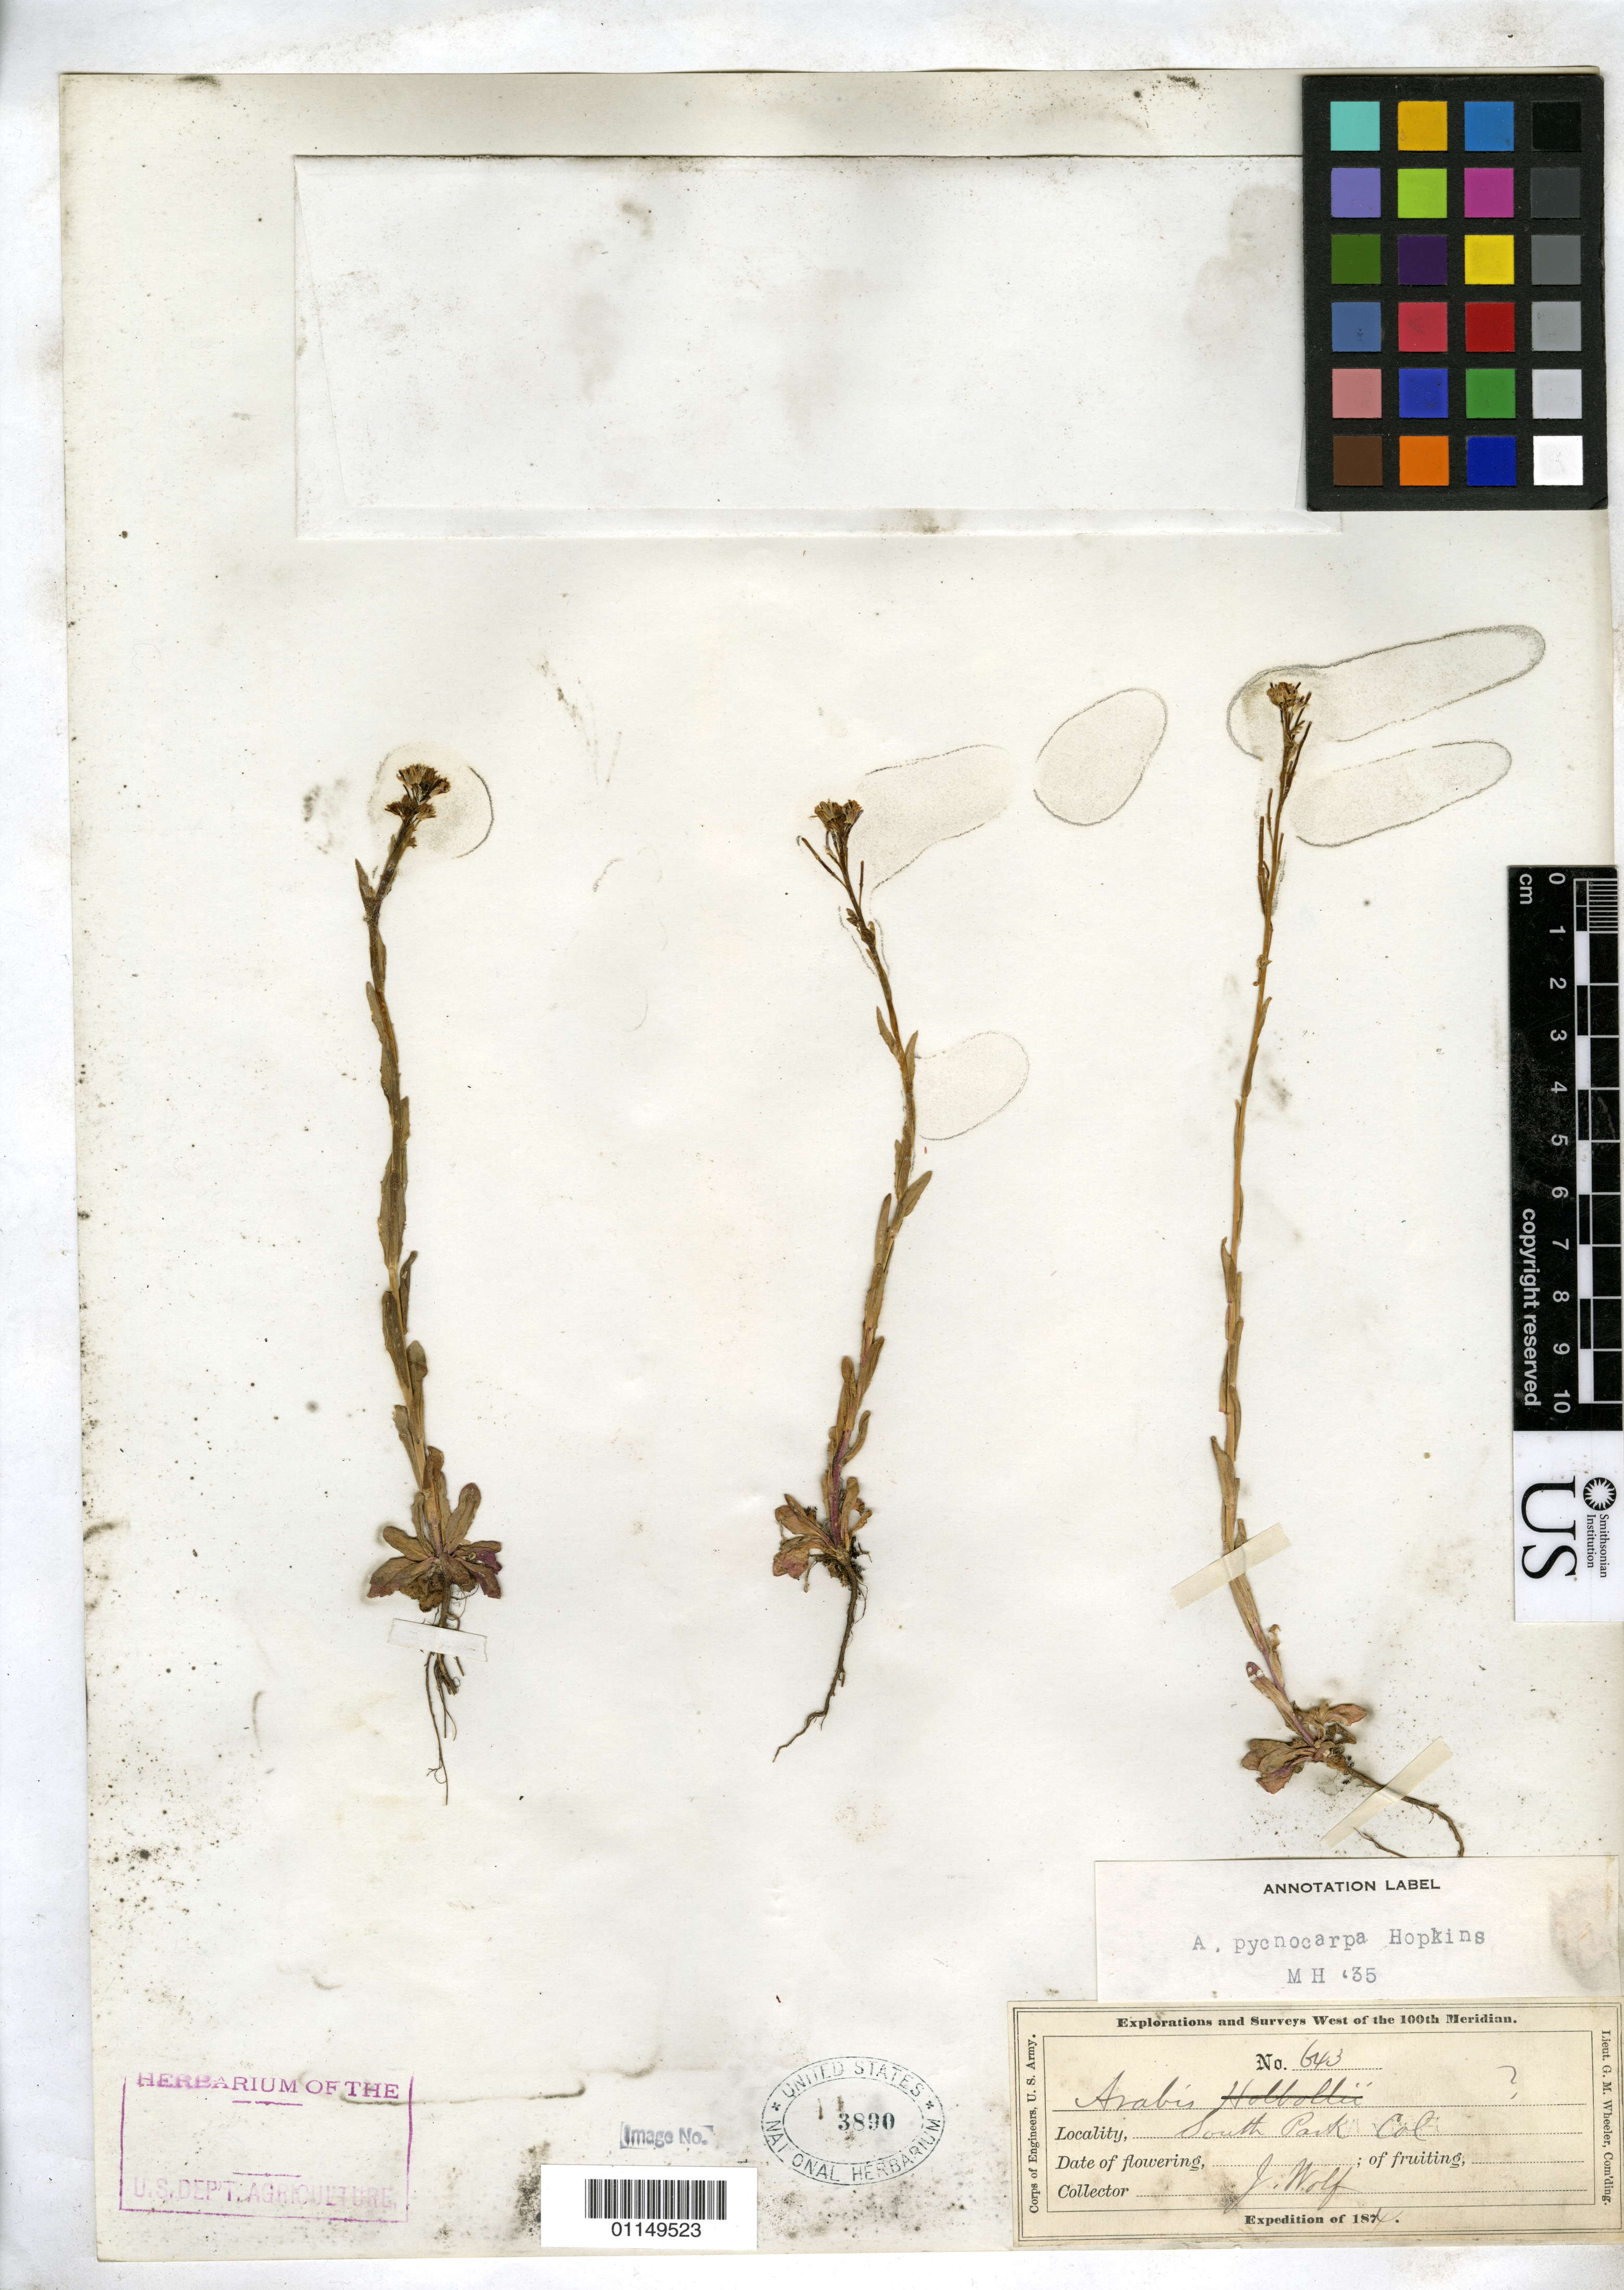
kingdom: Plantae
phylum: Tracheophyta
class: Magnoliopsida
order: Brassicales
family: Brassicaceae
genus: Arabis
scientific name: Arabis hirsuta var. pycnocarpa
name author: M. Hopkins & Rollins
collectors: J. Wolf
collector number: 643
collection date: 1874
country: United States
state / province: Colorado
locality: South Park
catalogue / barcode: US 3890